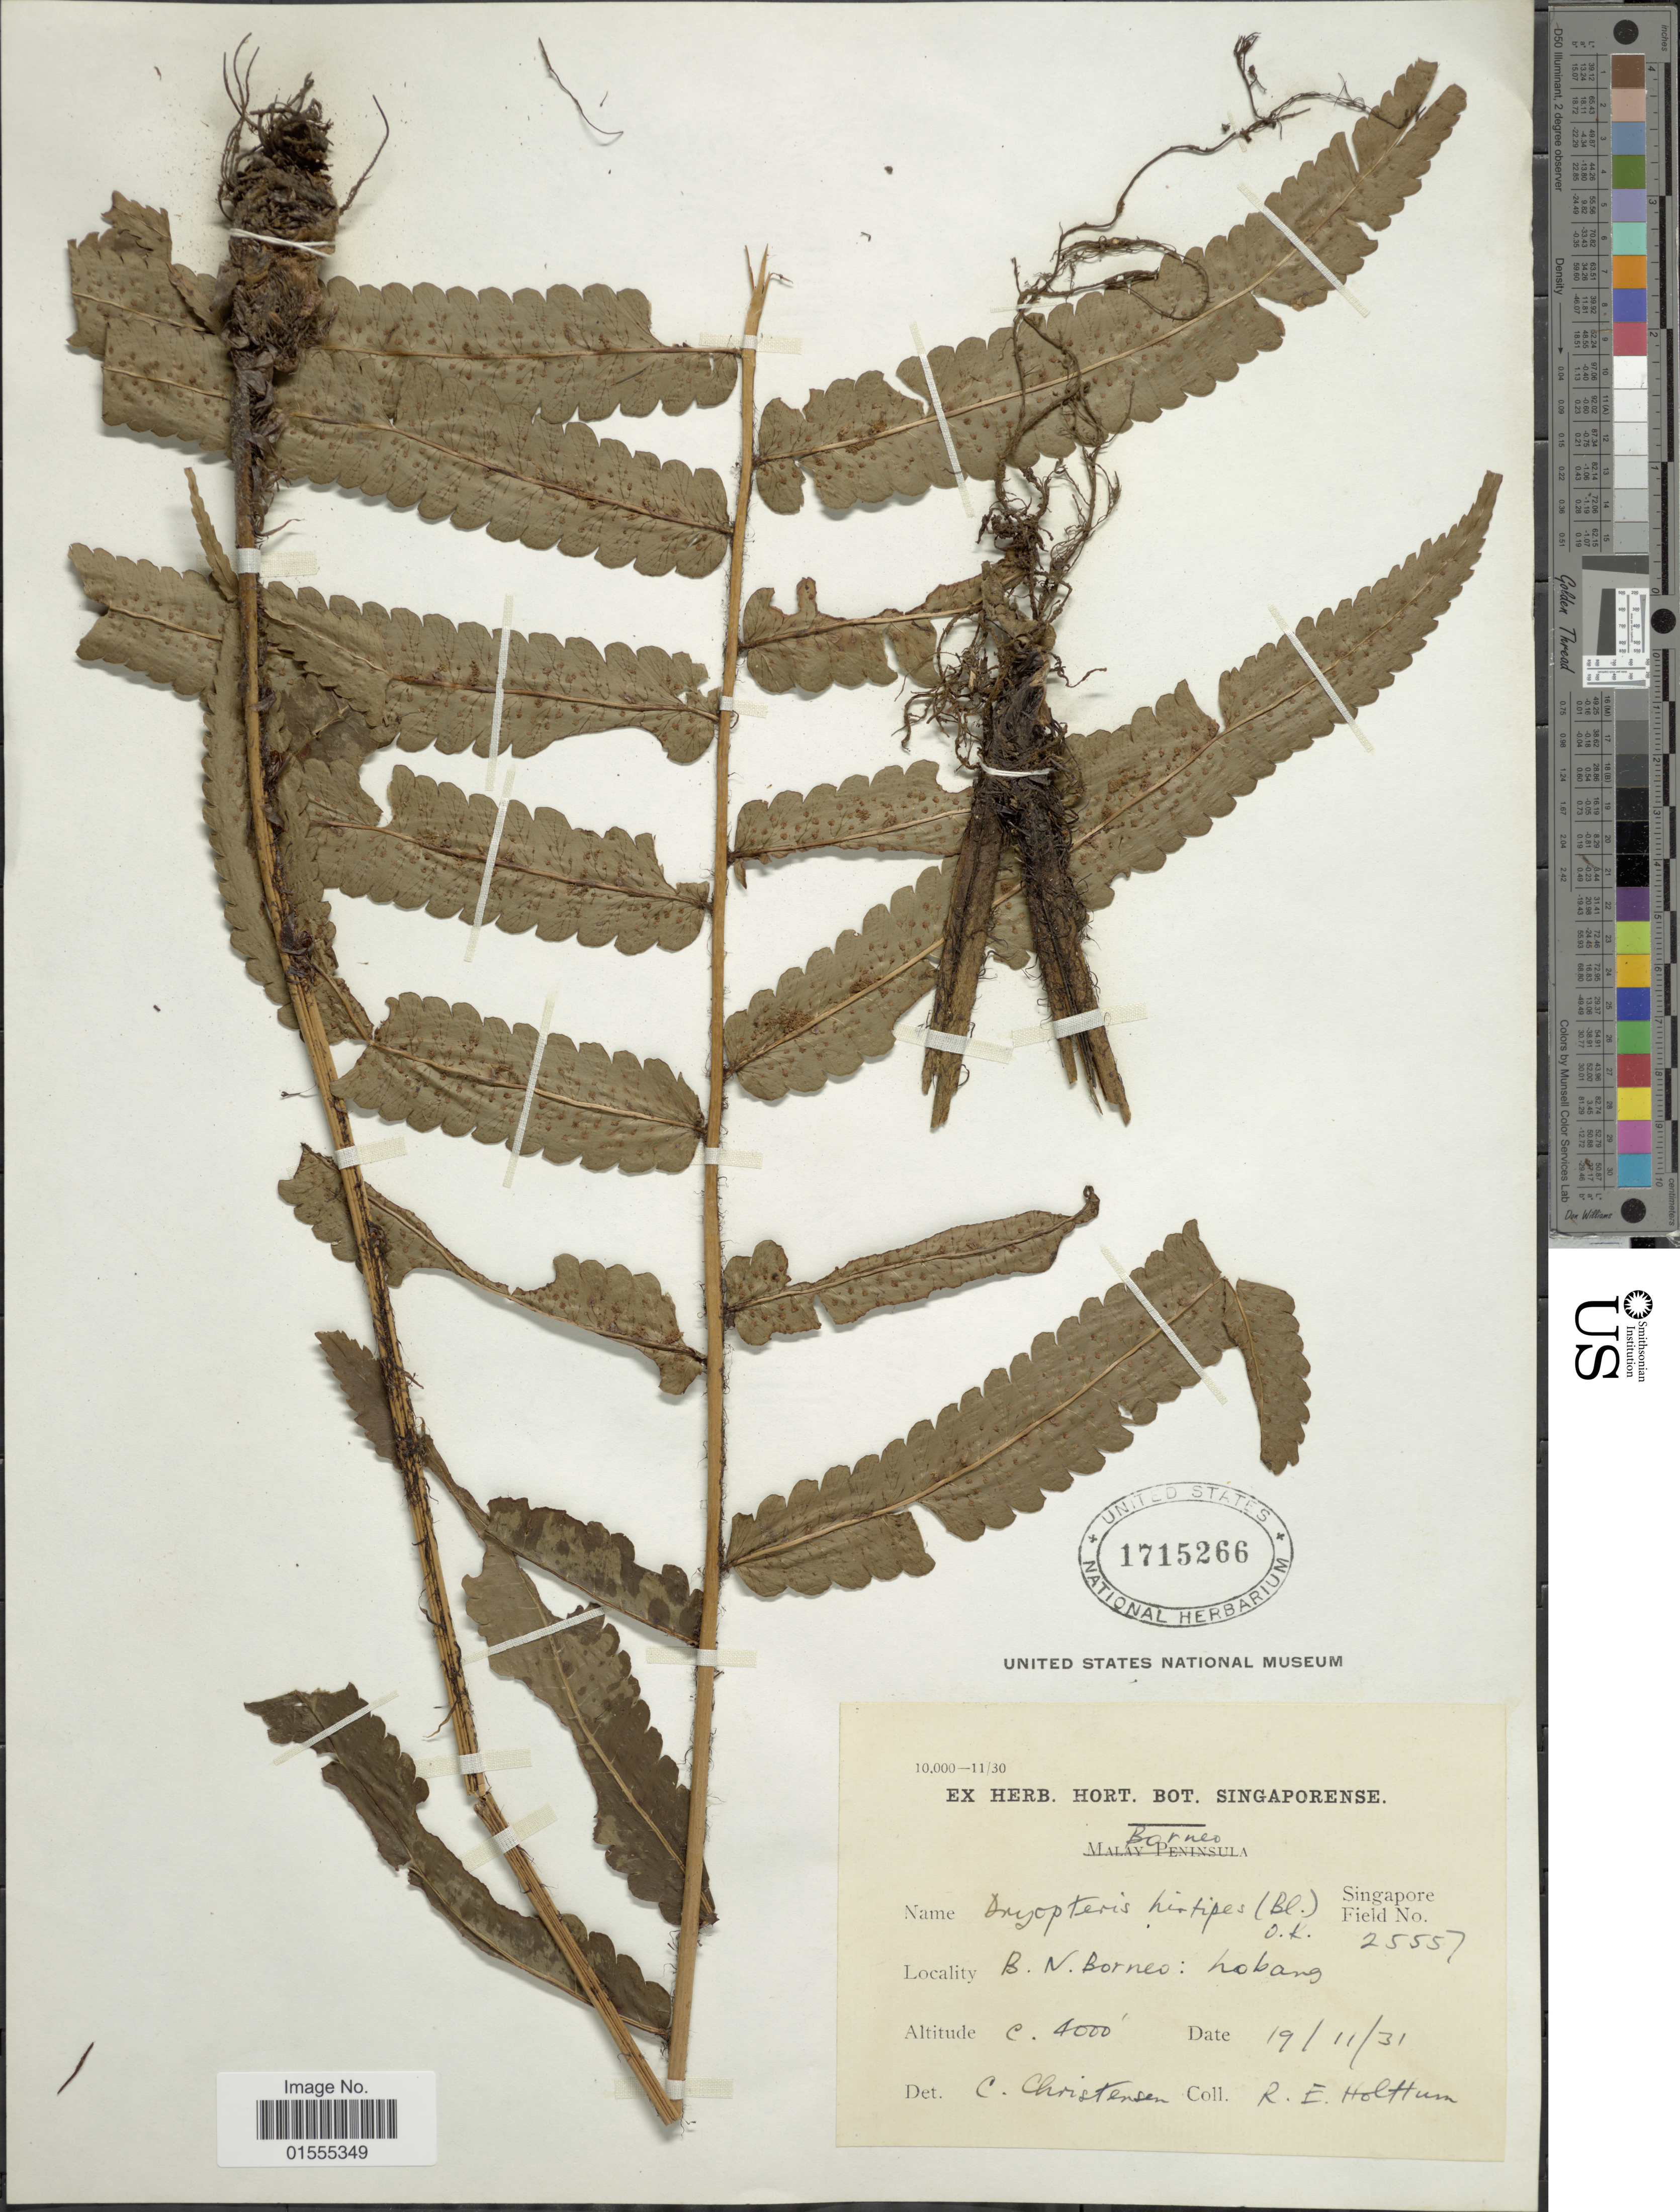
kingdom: Plantae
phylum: Tracheophyta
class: Polypodiopsida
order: Polypodiales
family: Dryopteridaceae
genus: Dryopteris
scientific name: Dryopteris hirtipes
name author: (Blume) Kuntze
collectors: R. E. Holttum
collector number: Singapore Field 25557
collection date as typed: Transcribed d/m/y: 19/11/31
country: Malaysia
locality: Borneo, B.N.Borneo: Lobang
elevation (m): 1219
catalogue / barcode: US 1715266